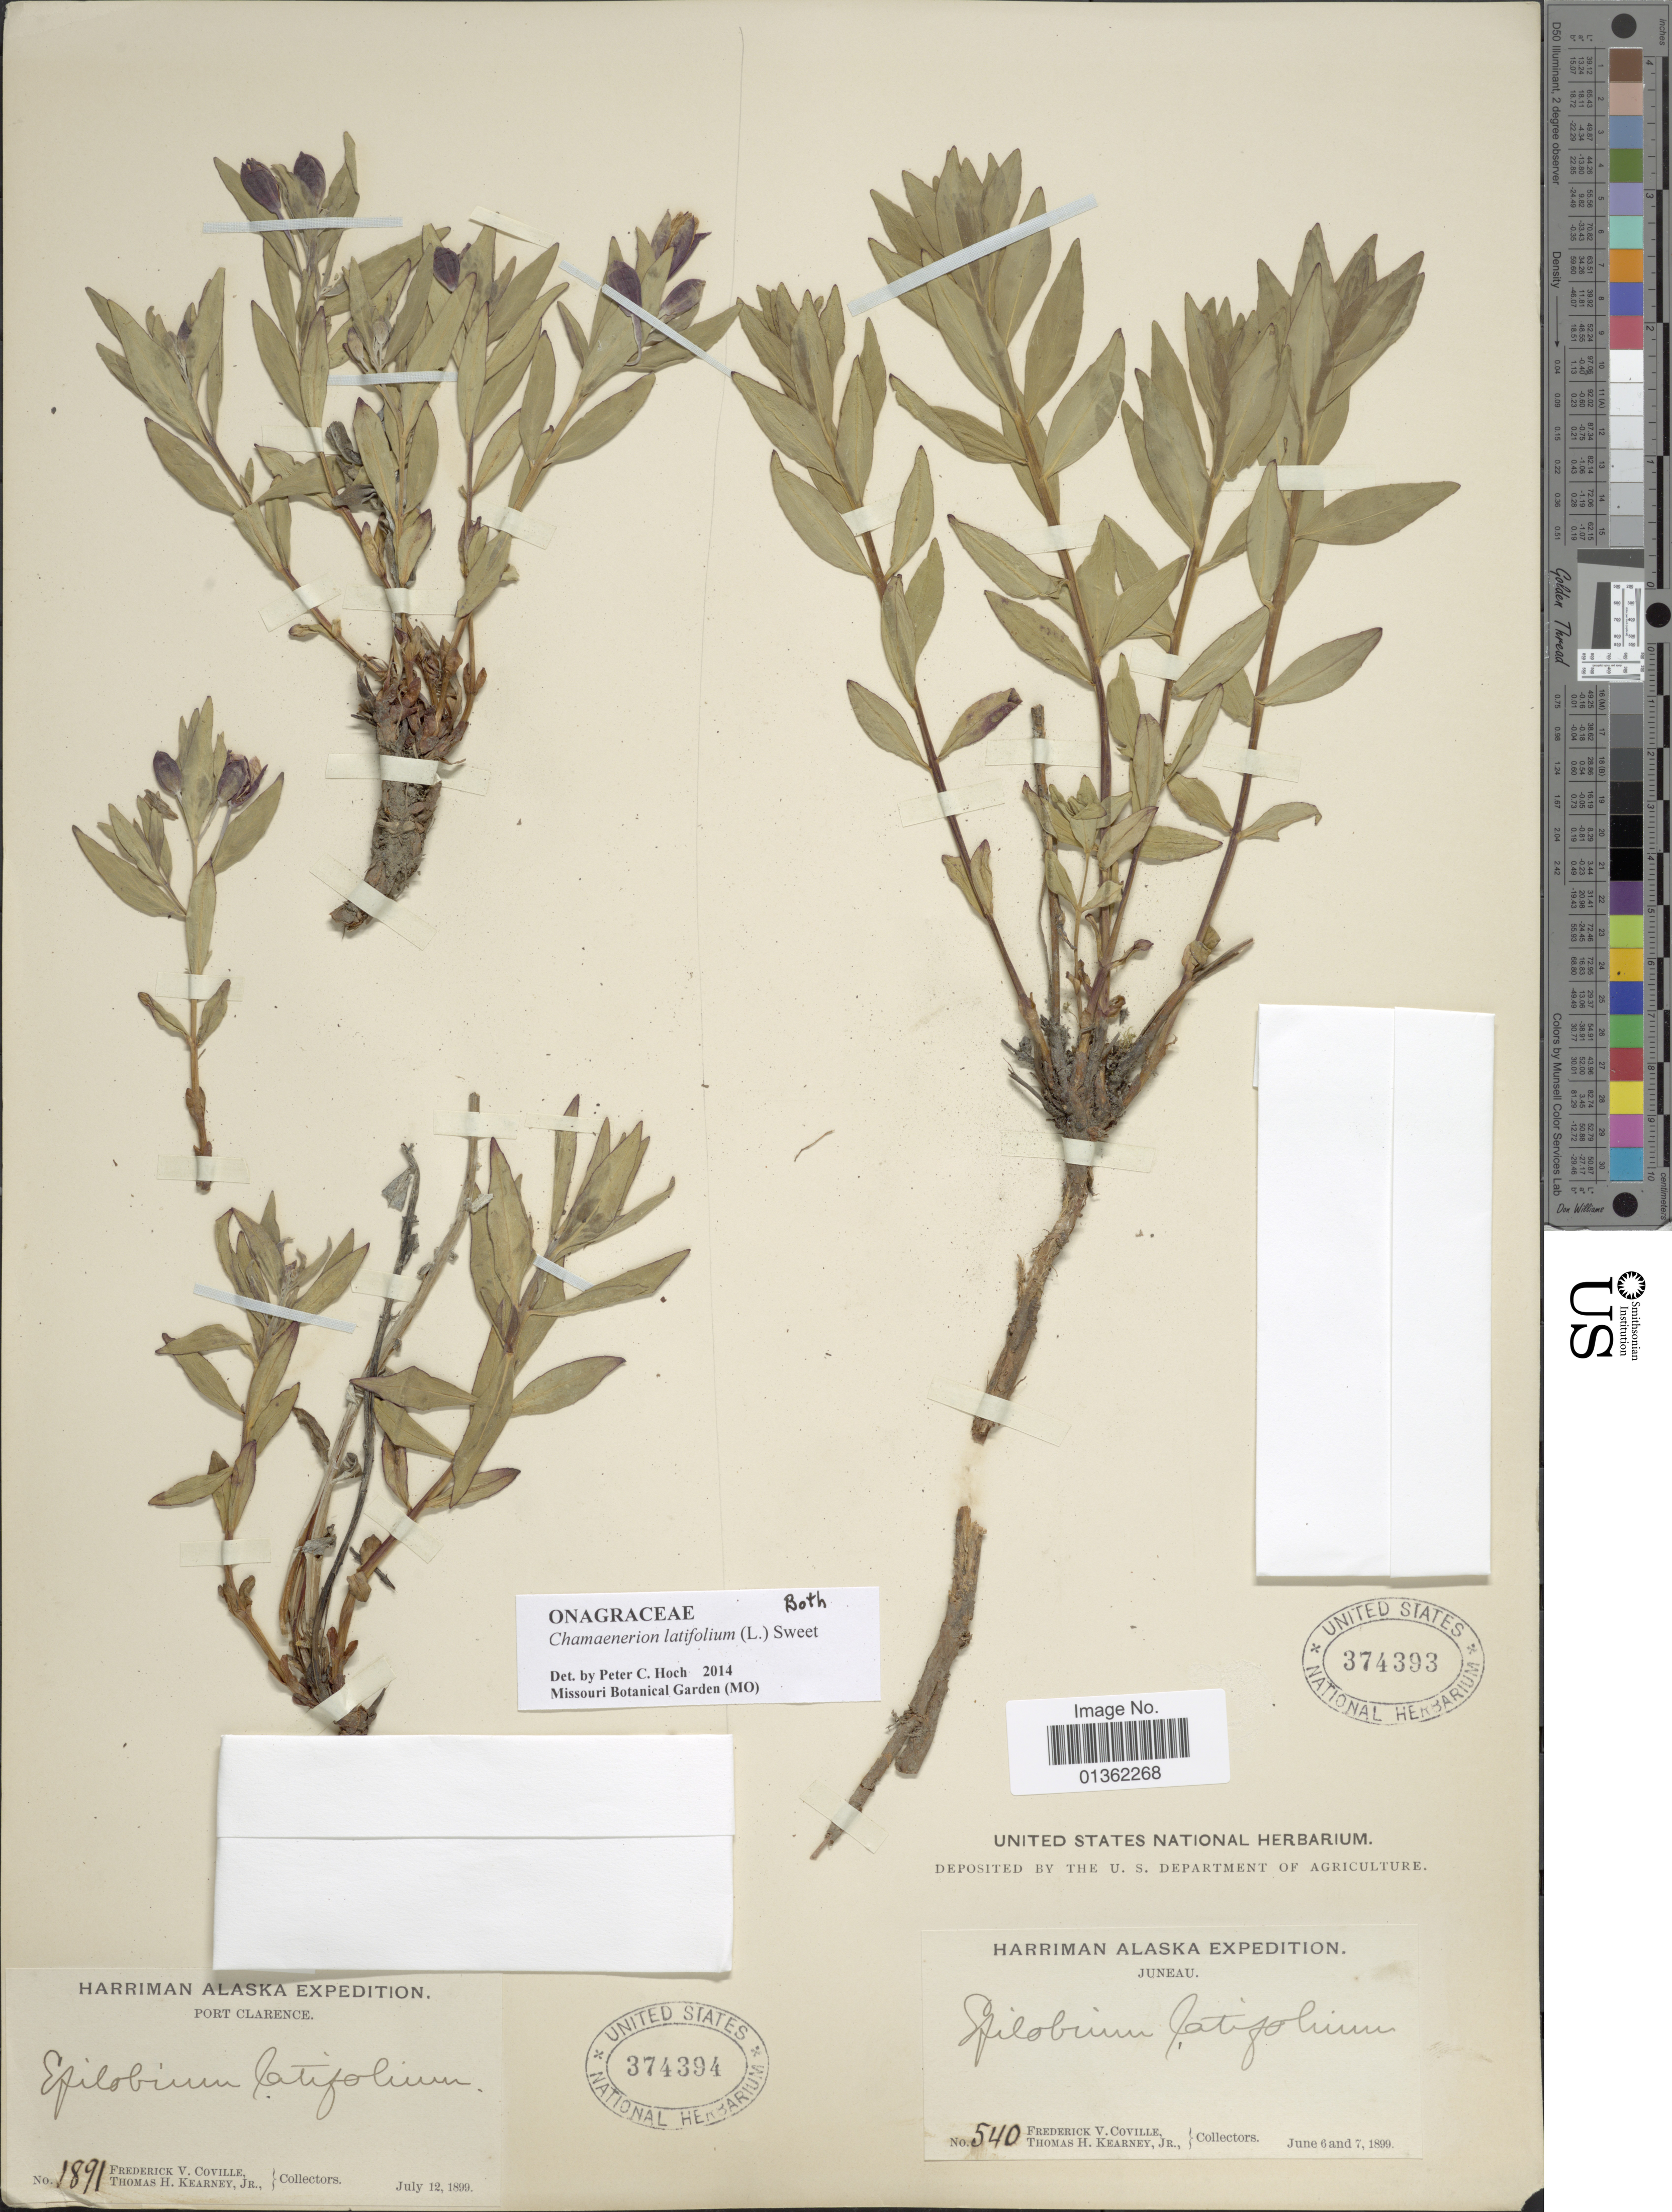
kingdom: Plantae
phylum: Tracheophyta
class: Magnoliopsida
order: Myrtales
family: Onagraceae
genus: Chamaenerion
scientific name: Chamaenerion latifolium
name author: (L.) Th. Fr. & Lange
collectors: F. V. Coville & T. H. Kearney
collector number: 540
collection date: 1899-06-06/1899-06-07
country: United States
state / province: Alaska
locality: Juneau.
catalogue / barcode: US 374393